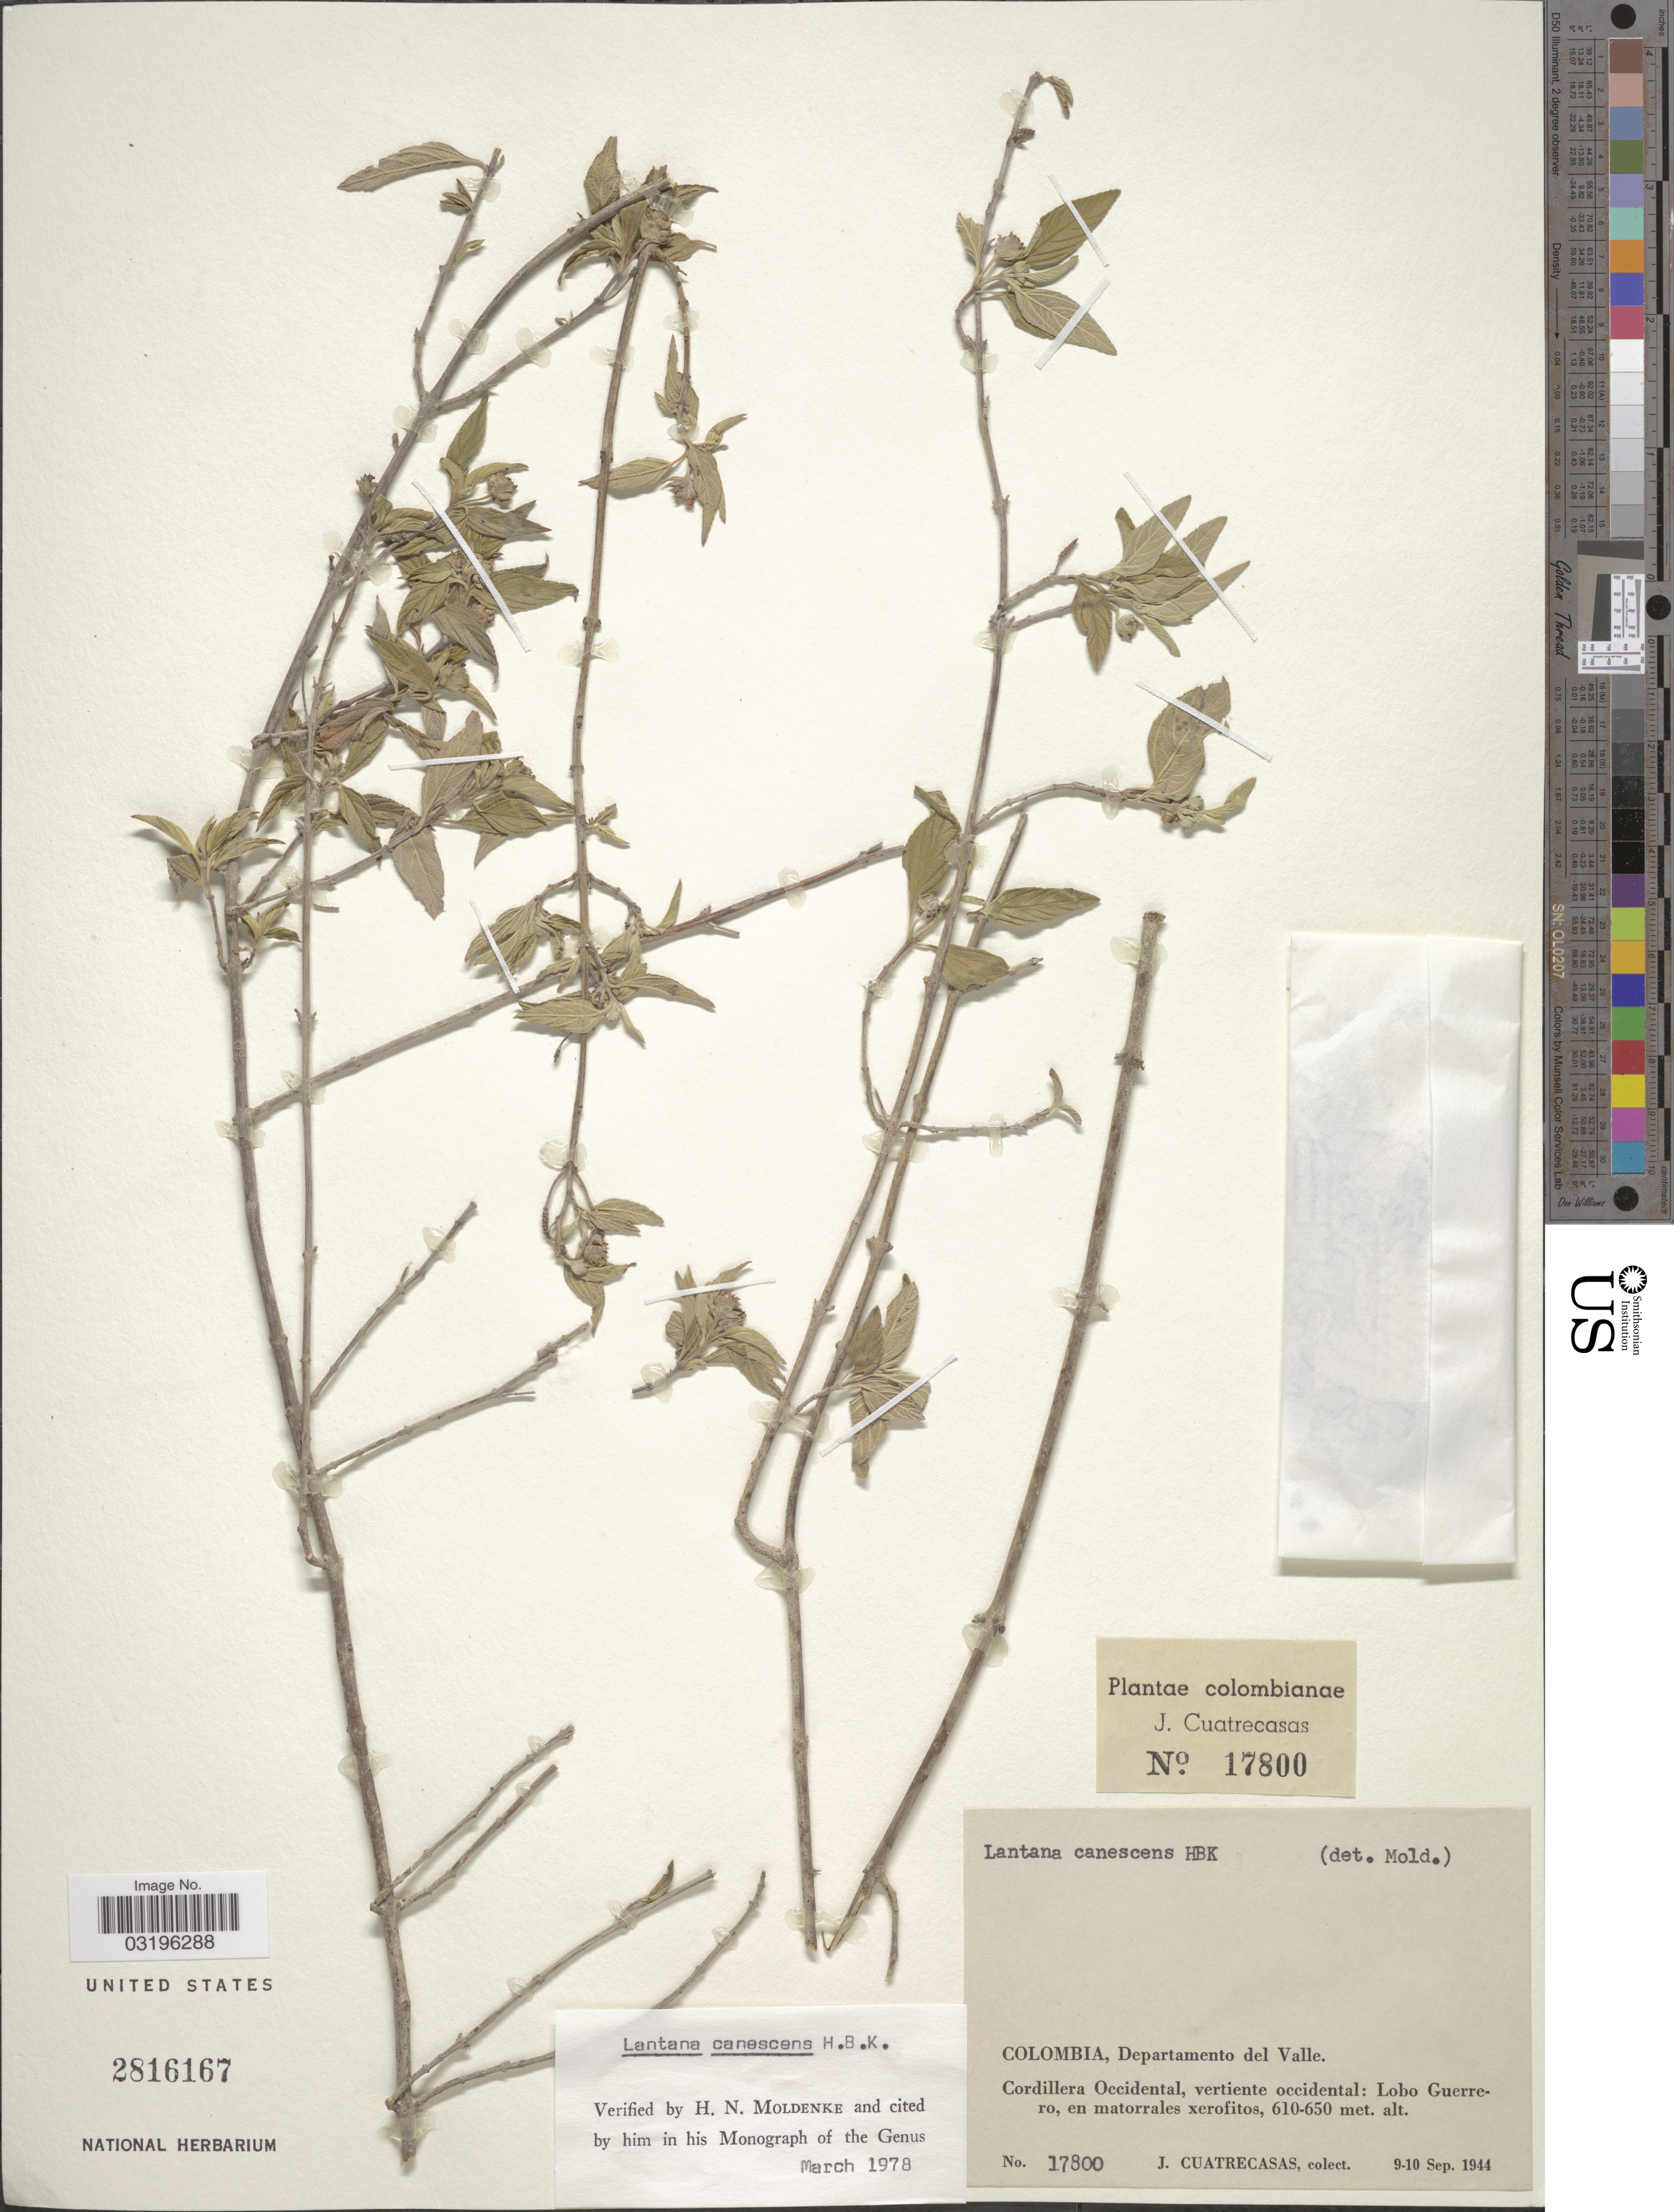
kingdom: Plantae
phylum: Tracheophyta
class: Magnoliopsida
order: Lamiales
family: Verbenaceae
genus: Lantana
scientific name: Lantana canescens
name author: Kunth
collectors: J. Cuatrecasas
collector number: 17800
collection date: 1944-09-09/1944-09-10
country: Colombia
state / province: Valle del Cauca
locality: Departamento del Valle. Cordillera Occidental, vertiente occidental: Lobo Guerrero.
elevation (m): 610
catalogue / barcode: US 2816167